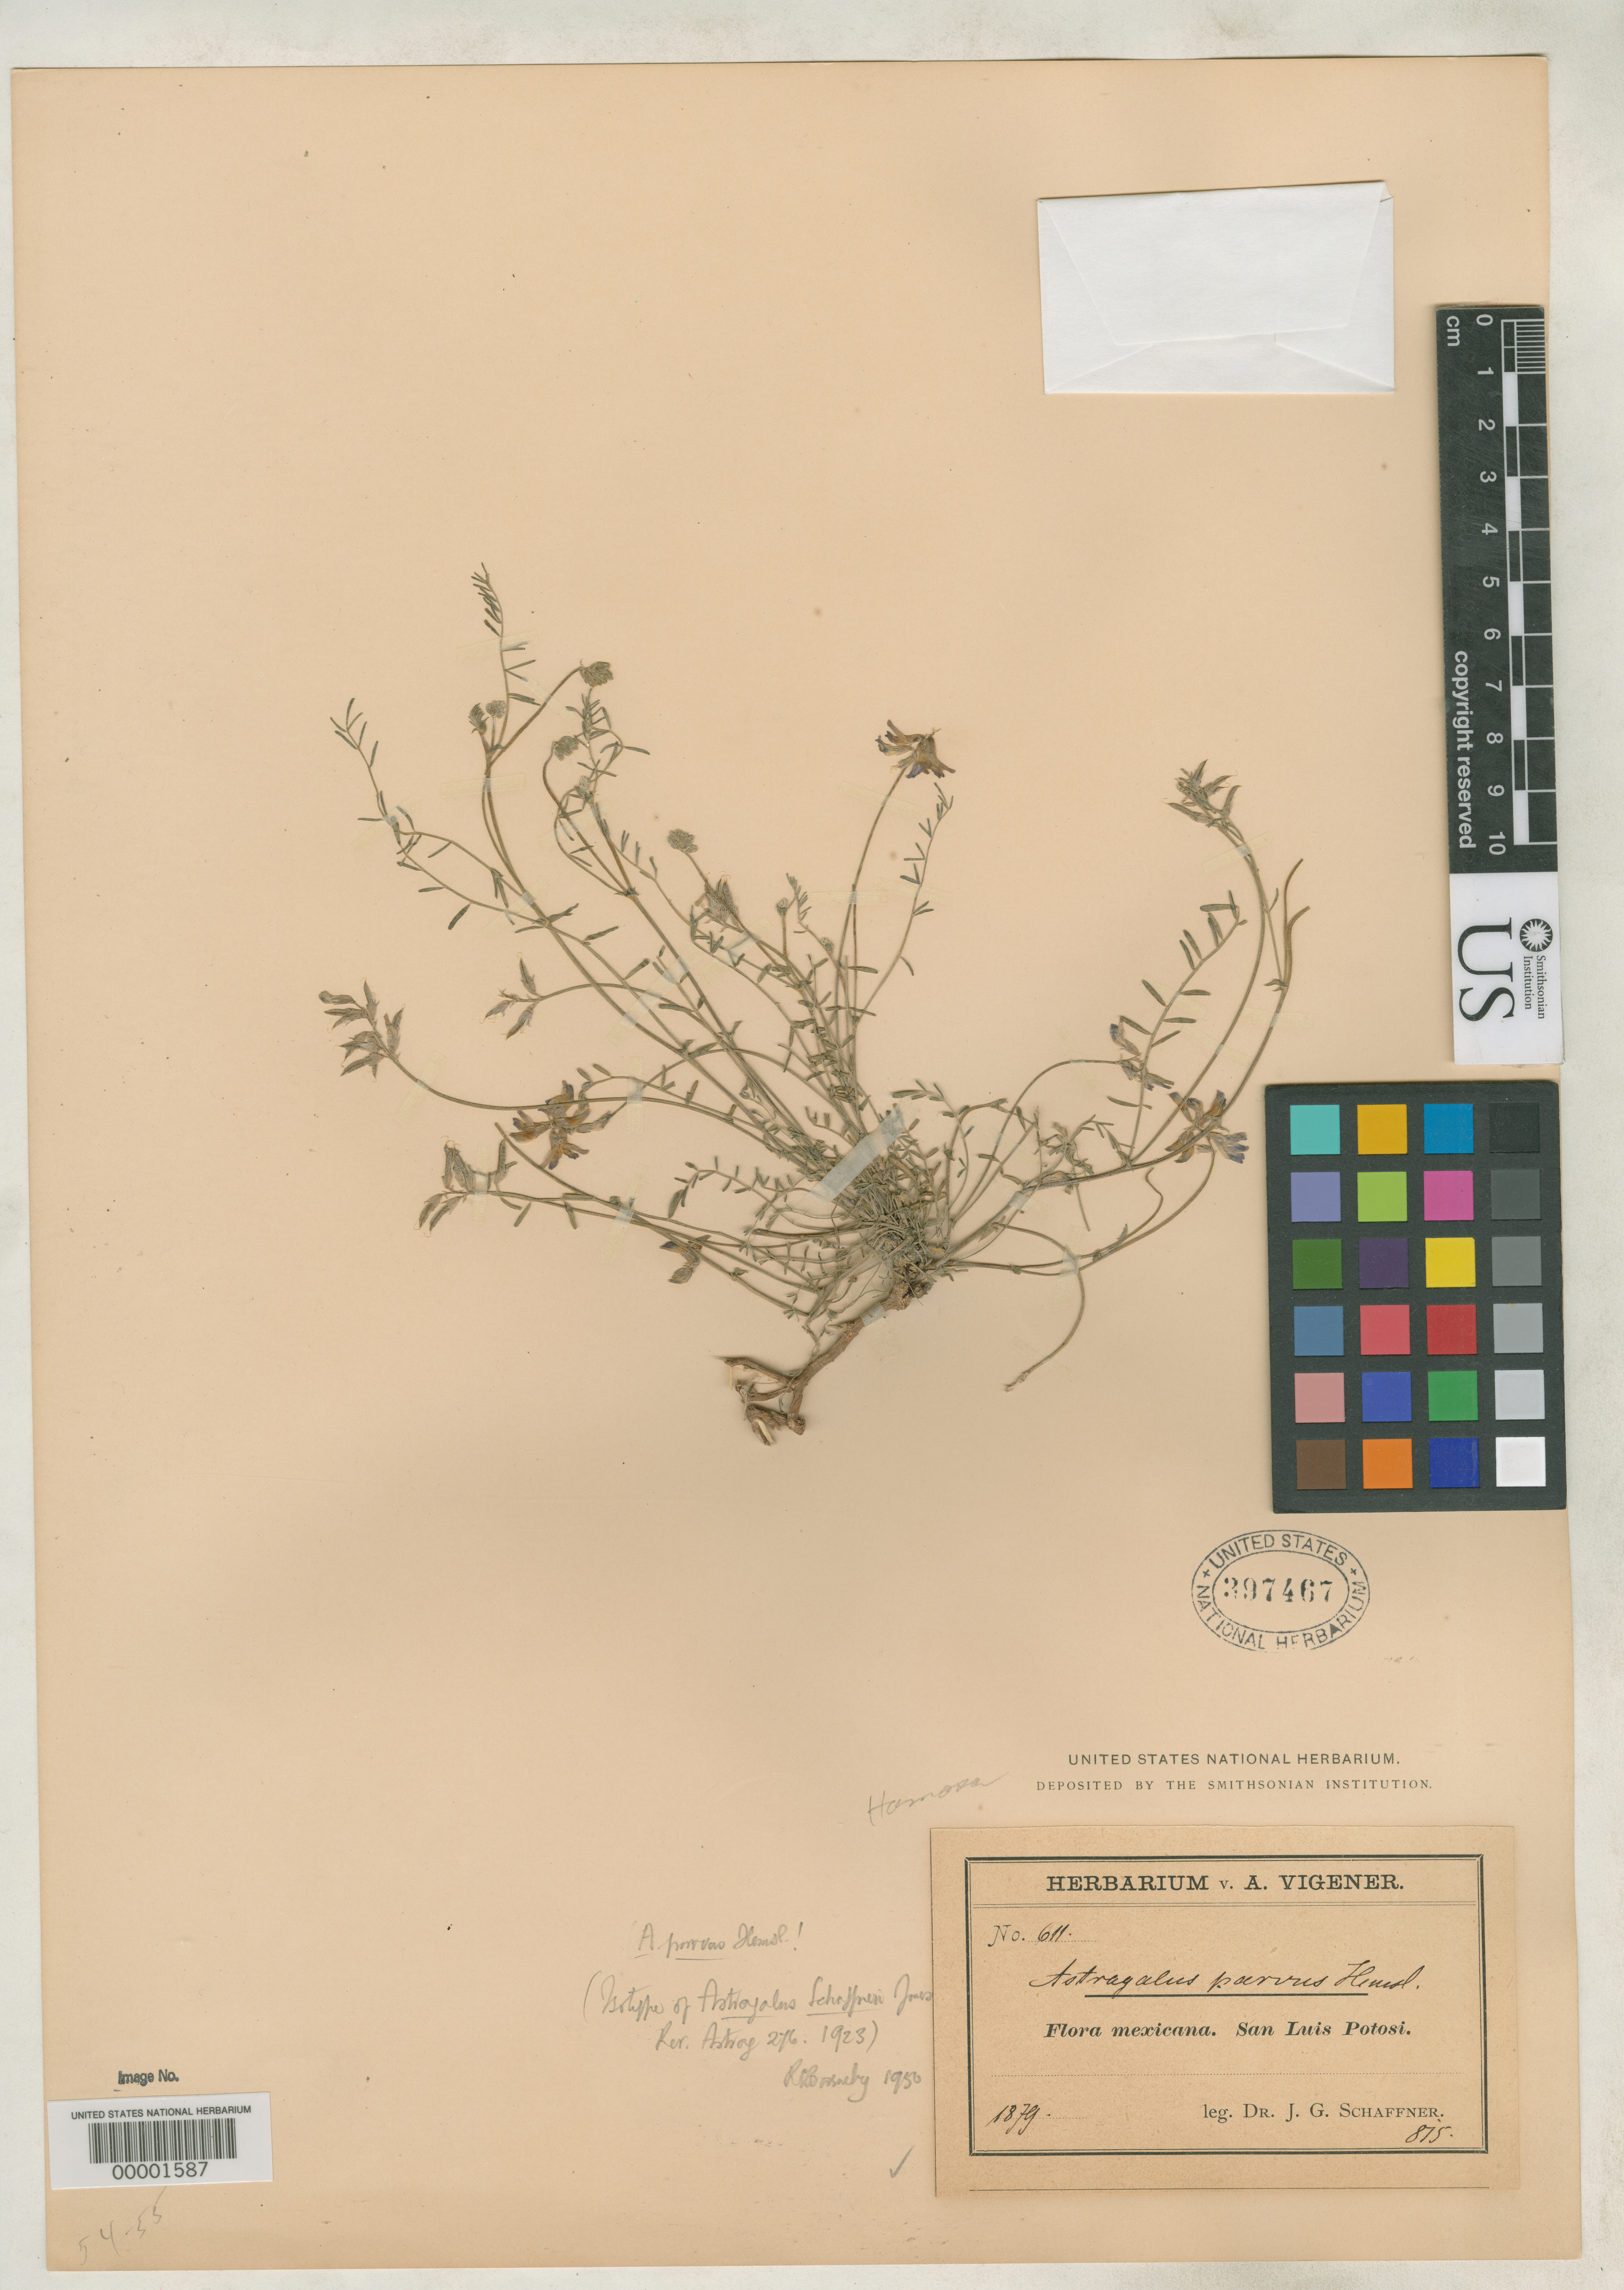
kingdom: Plantae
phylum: Tracheophyta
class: Magnoliopsida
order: Fabales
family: Fabaceae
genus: Astragalus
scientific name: Astragalus schaffneri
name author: M.E. Jones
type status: Isotype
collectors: J. G. Schaffner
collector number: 611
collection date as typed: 1879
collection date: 1879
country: Mexico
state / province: San Luis Potosi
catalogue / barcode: US 397467